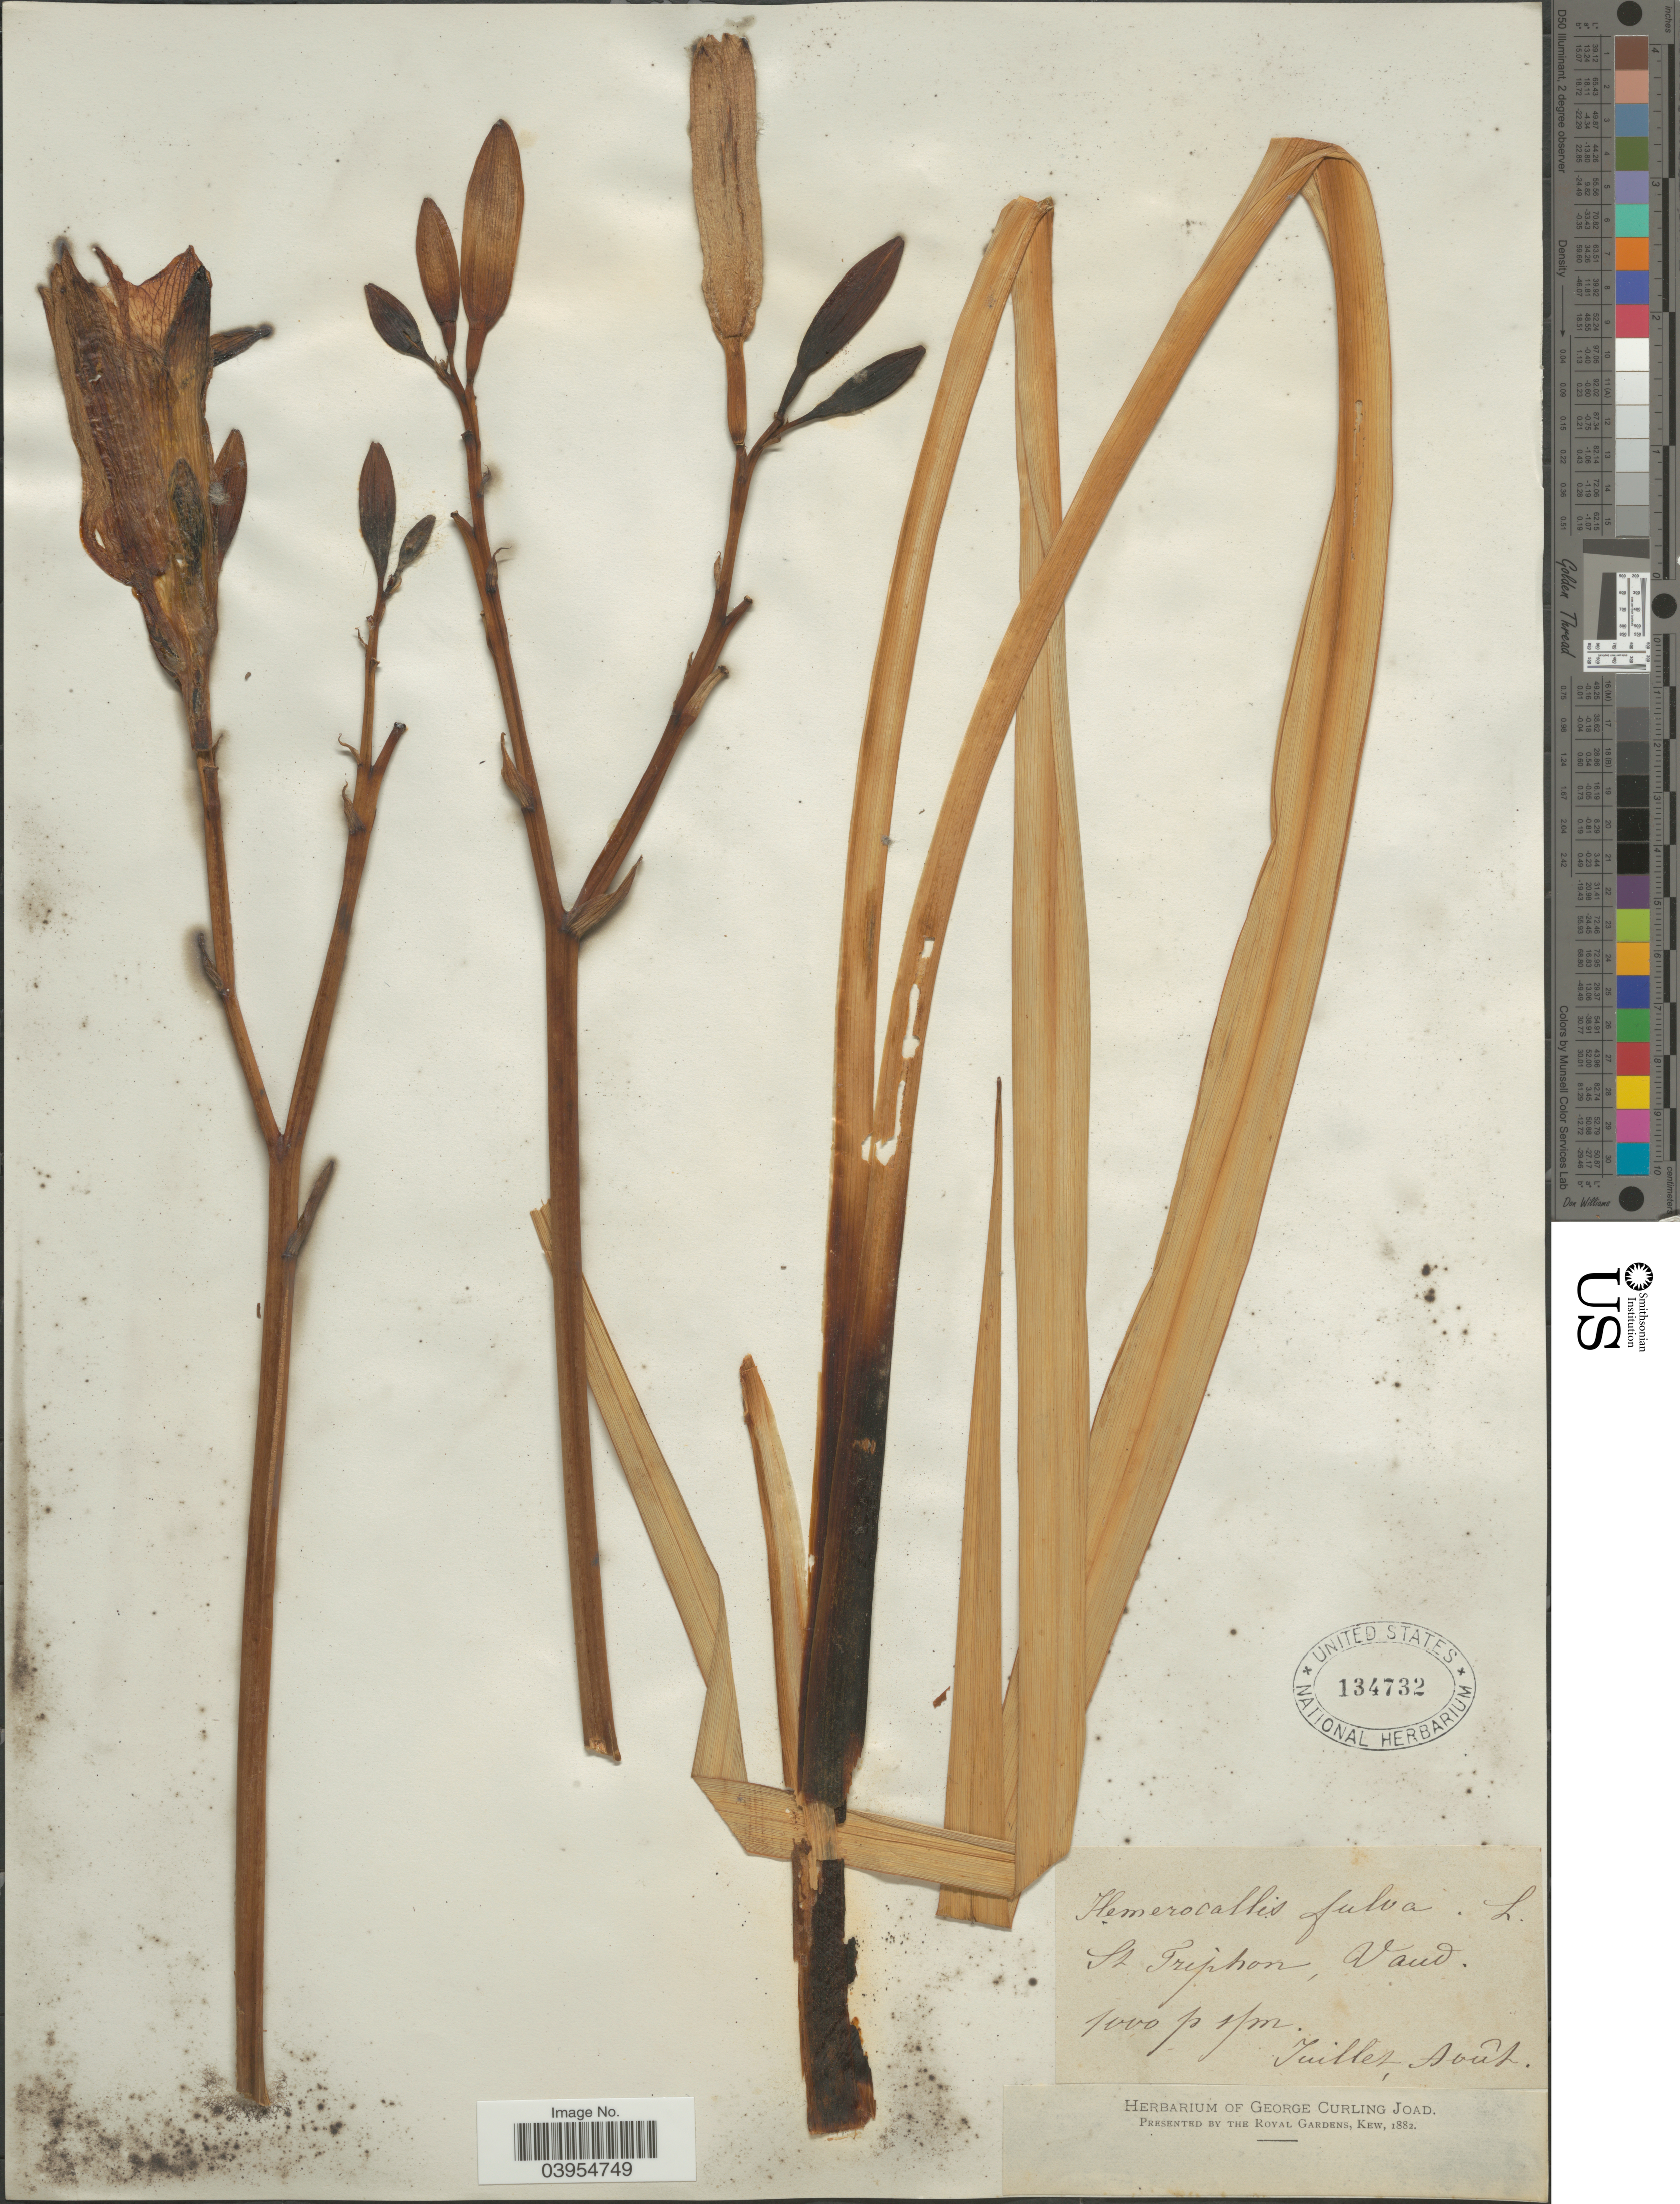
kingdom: Plantae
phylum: Tracheophyta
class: Liliopsida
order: Asparagales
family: Asphodelaceae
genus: Hemerocallis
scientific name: Hemerocallis fulva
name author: L.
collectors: ex herb. George Curling Joad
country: Switzerland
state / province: Vaud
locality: St Triphon.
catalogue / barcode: US 134732